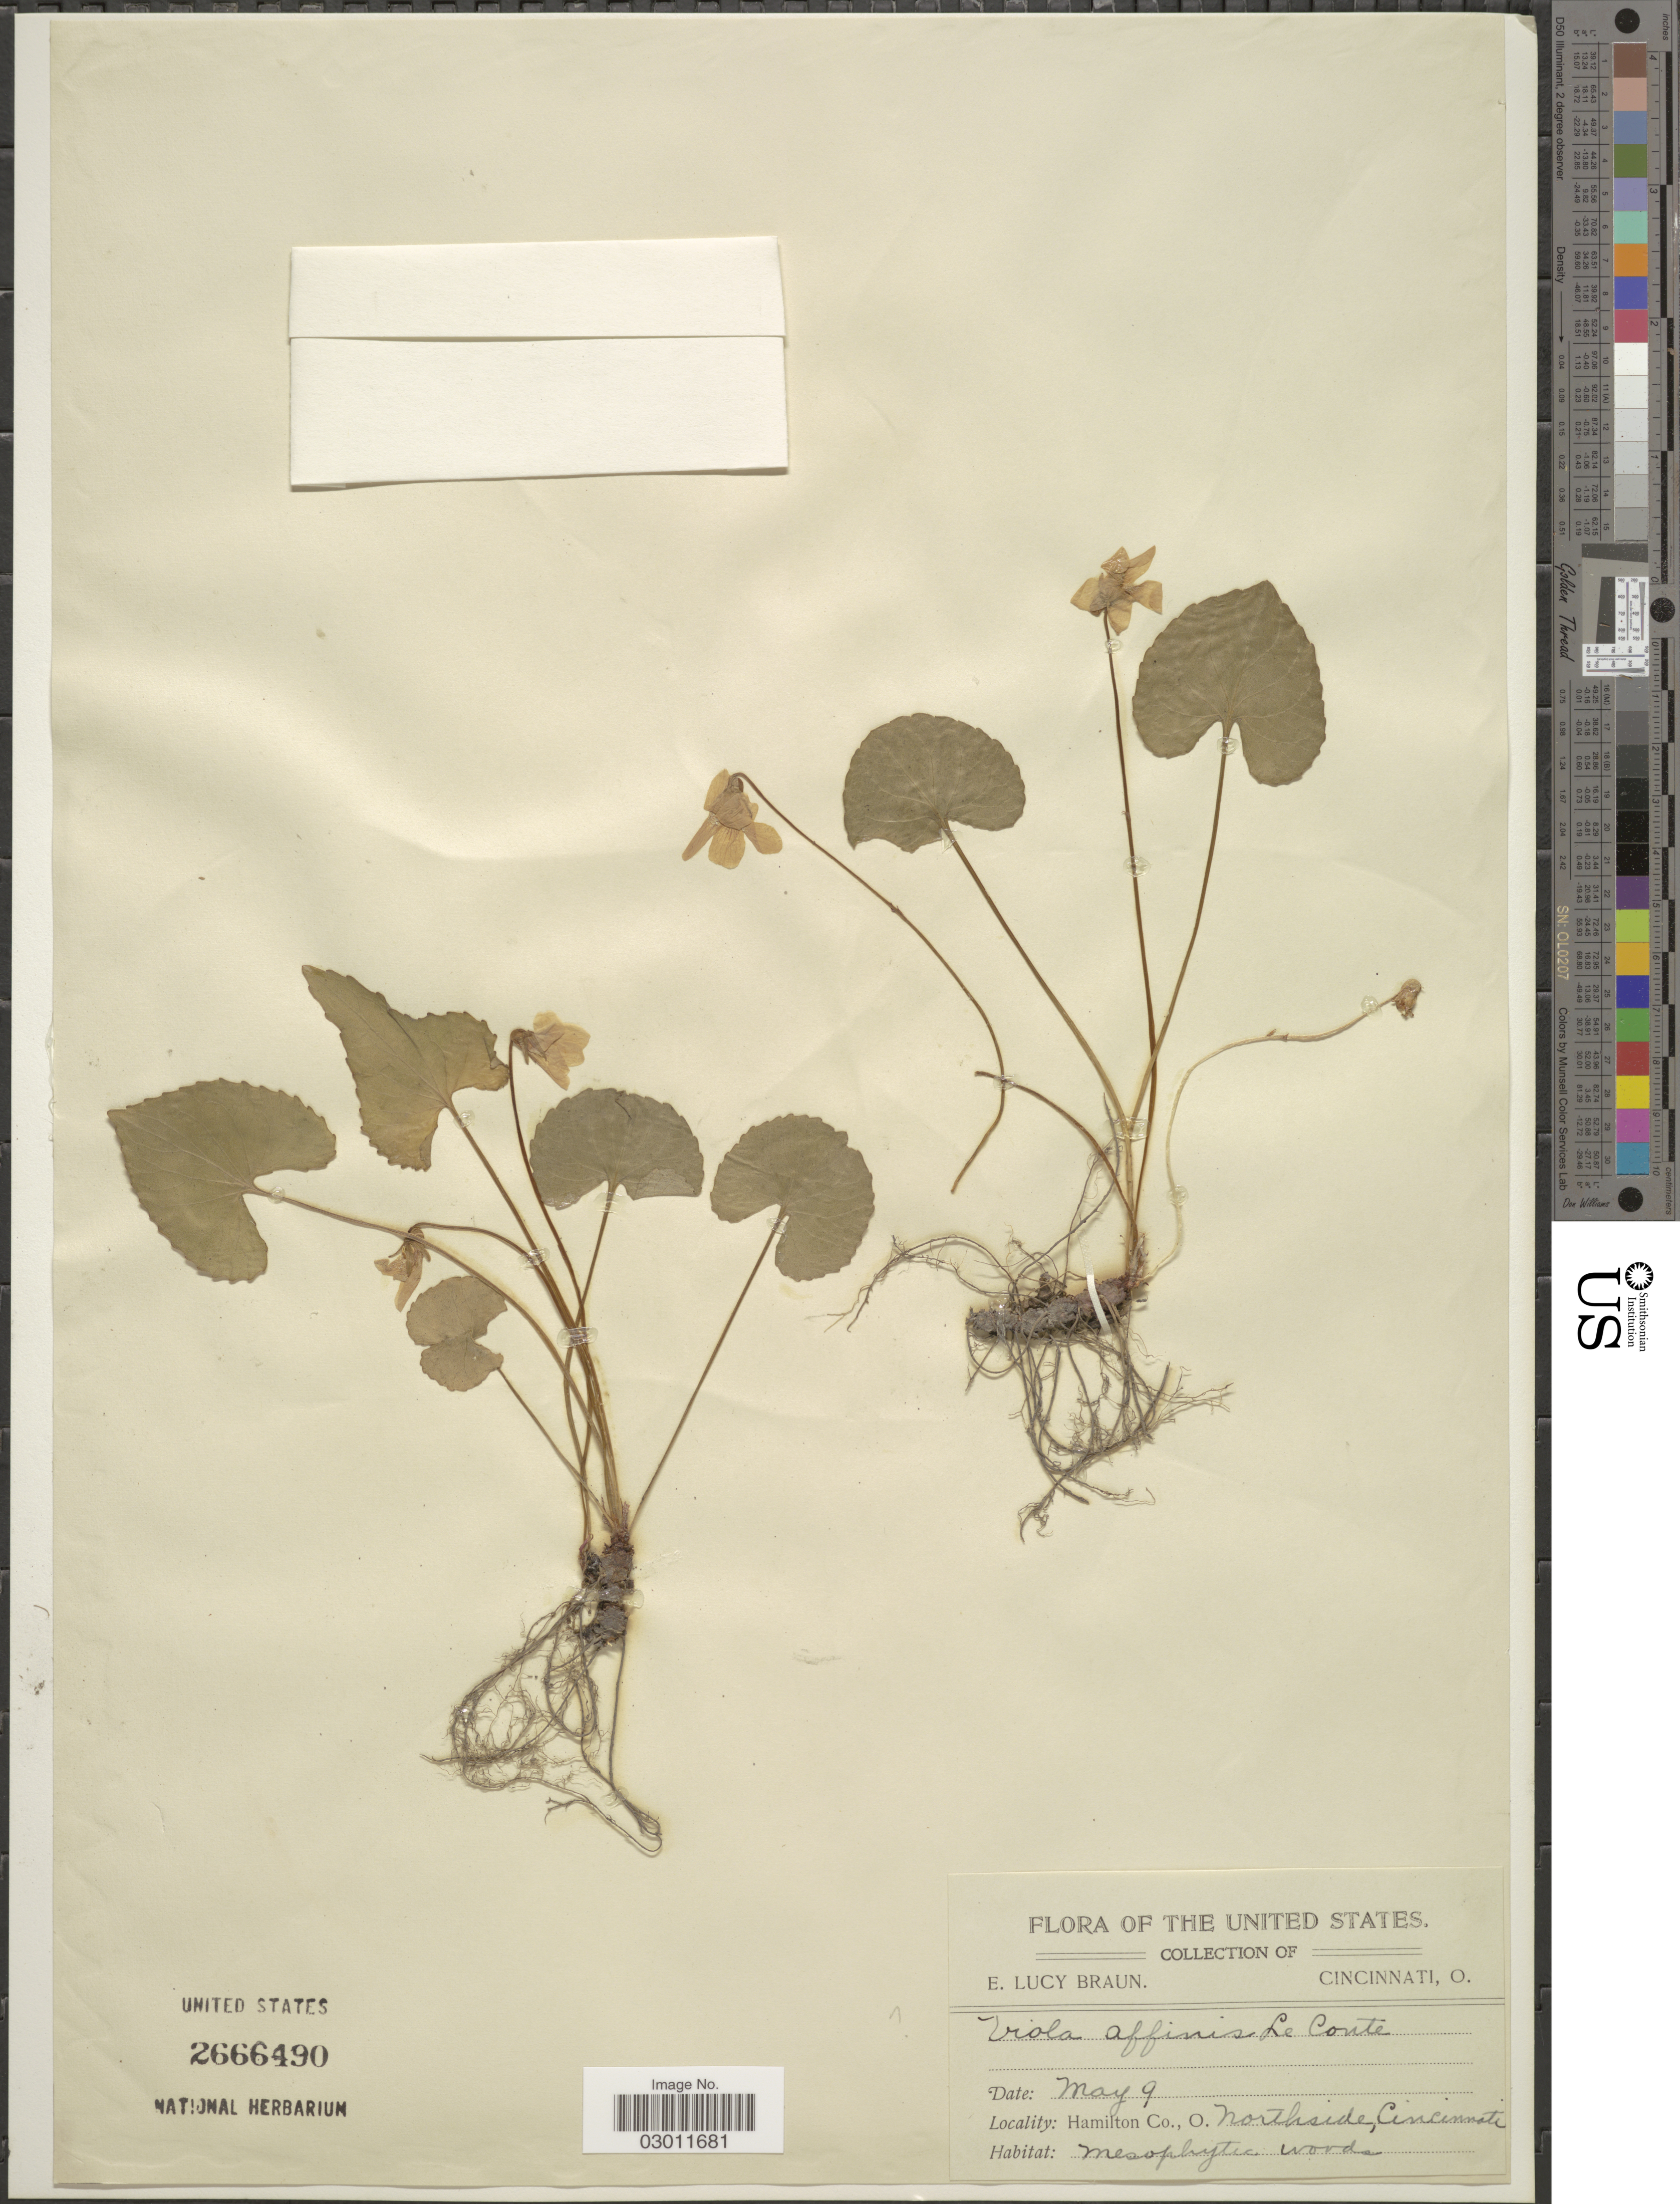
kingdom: Plantae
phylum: Tracheophyta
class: Magnoliopsida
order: Malpighiales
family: Violaceae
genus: Viola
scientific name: Viola affinis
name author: LeConte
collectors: E. L. Braun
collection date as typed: Transcribed d/m/y: /5/9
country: United States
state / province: Ohio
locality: Hamilton Co., Northside, Cincinnati.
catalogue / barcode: US 2666490